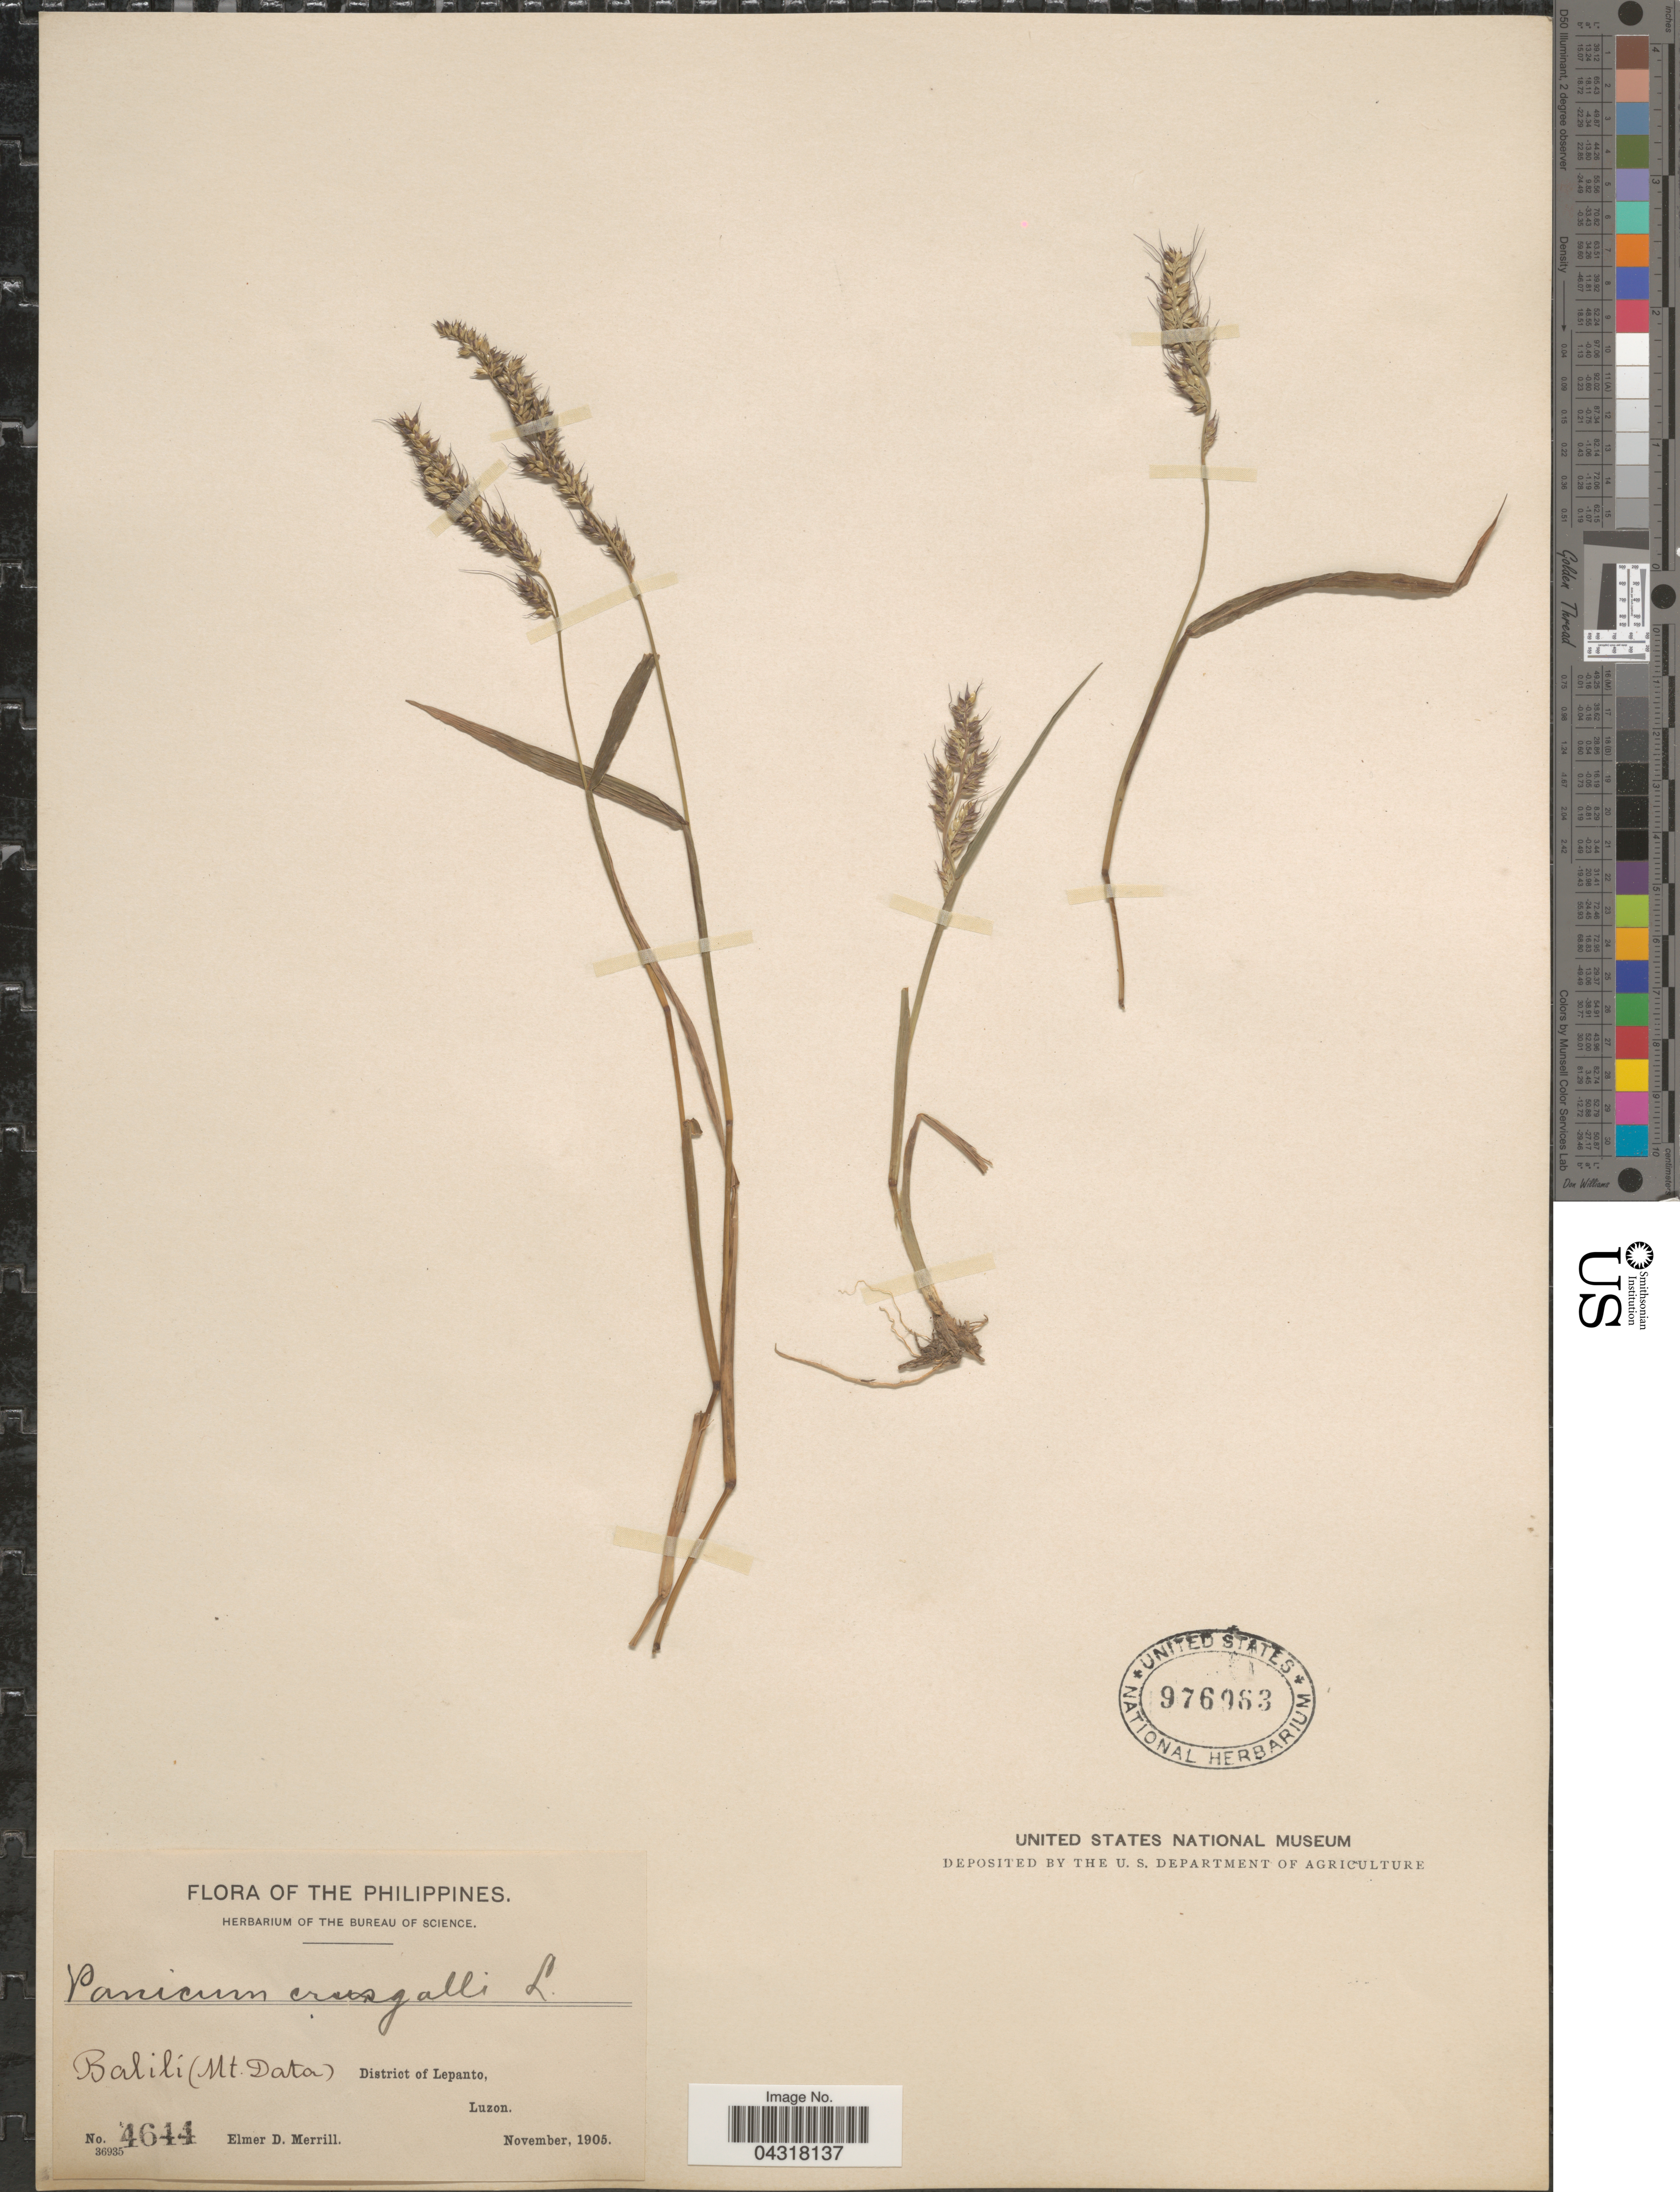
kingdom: Plantae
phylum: Tracheophyta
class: Liliopsida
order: Poales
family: Poaceae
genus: Echinochloa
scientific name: Echinochloa crus-galli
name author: (L.) P. Beauv.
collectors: E. D. Merrill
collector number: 4644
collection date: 1905-11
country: Philippines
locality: Balili (Mt. Data) District of Lepanto, Luzon.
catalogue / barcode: US 976963